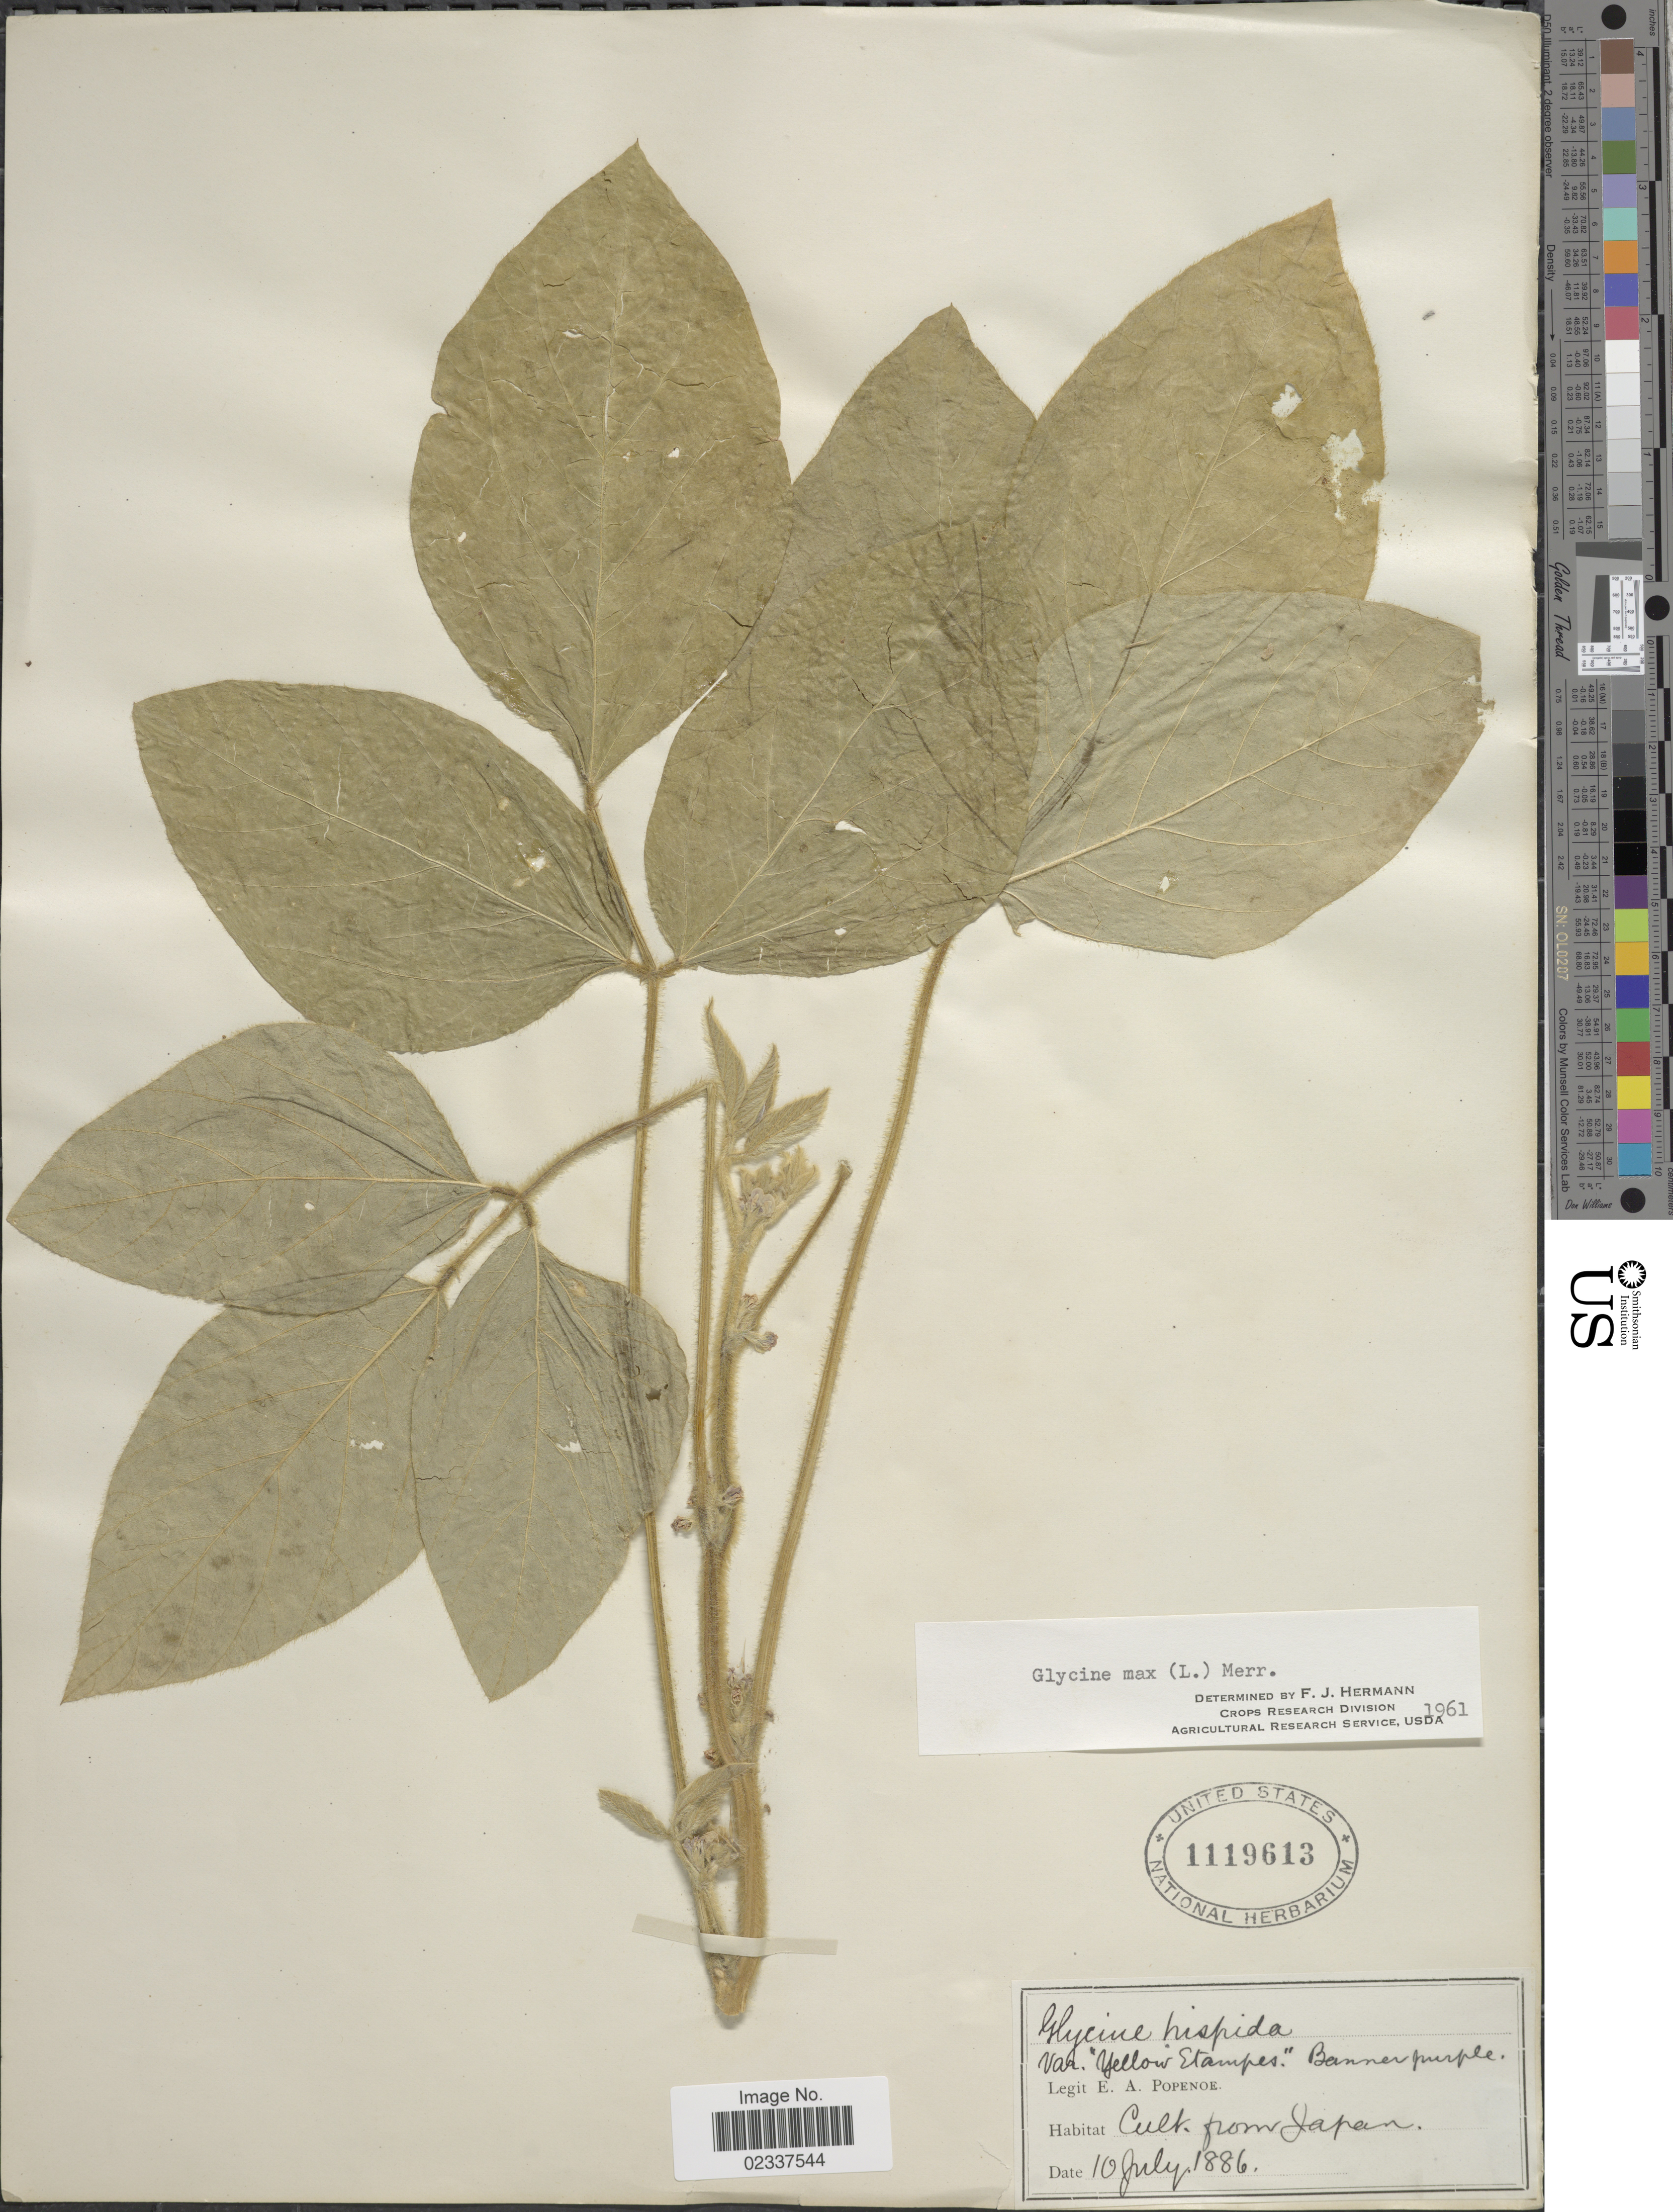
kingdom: Plantae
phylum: Tracheophyta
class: Magnoliopsida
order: Fabales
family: Fabaceae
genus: Glycine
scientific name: Glycine max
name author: (L.) Merr.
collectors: E. A. Popenoe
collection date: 1886-07-10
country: Japan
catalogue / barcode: US 1119613